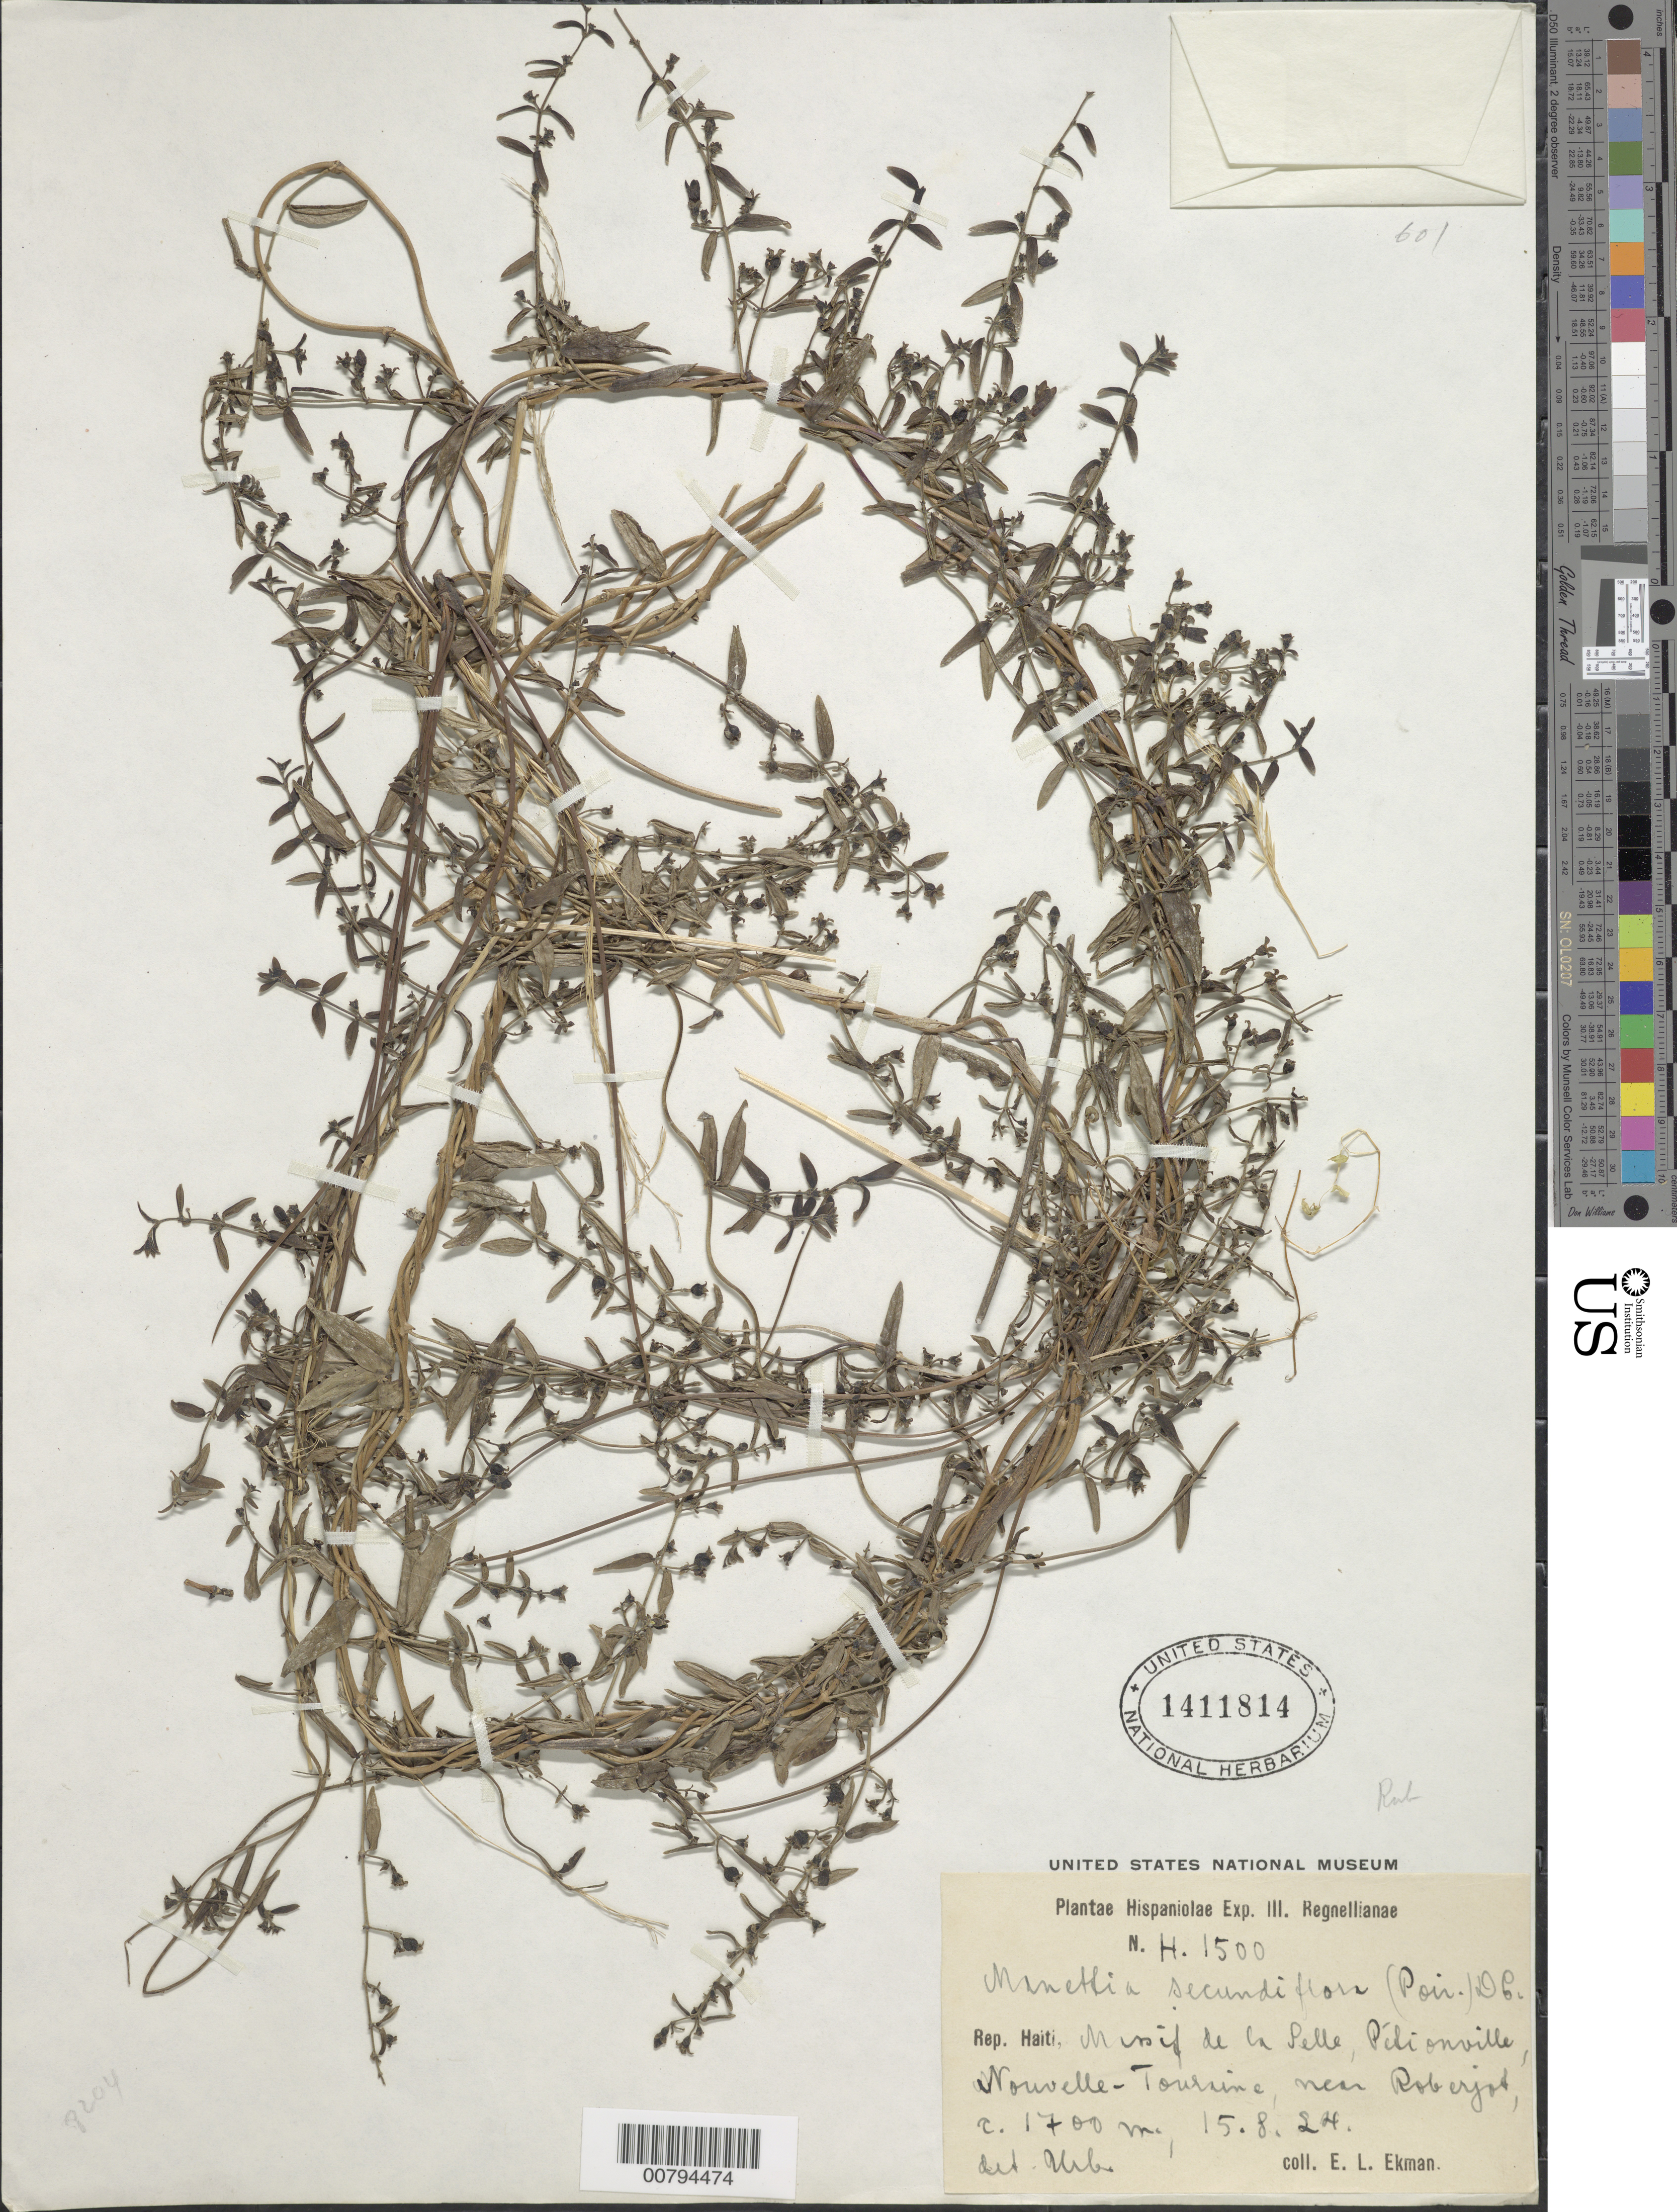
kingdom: Plantae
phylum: Tracheophyta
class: Magnoliopsida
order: Gentianales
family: Rubiaceae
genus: Manettia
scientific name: Manettia secundiflora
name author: (Poir.) DC.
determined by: Urban, Ignatz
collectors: E. L. Ekman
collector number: H 1500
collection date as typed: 15 Aug 1924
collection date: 1924-08-15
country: Dominican Republic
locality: massif de la Pelle, Péli onville; Nouvelle-Tourine, near Roberjod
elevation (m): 1700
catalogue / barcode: US 1411814